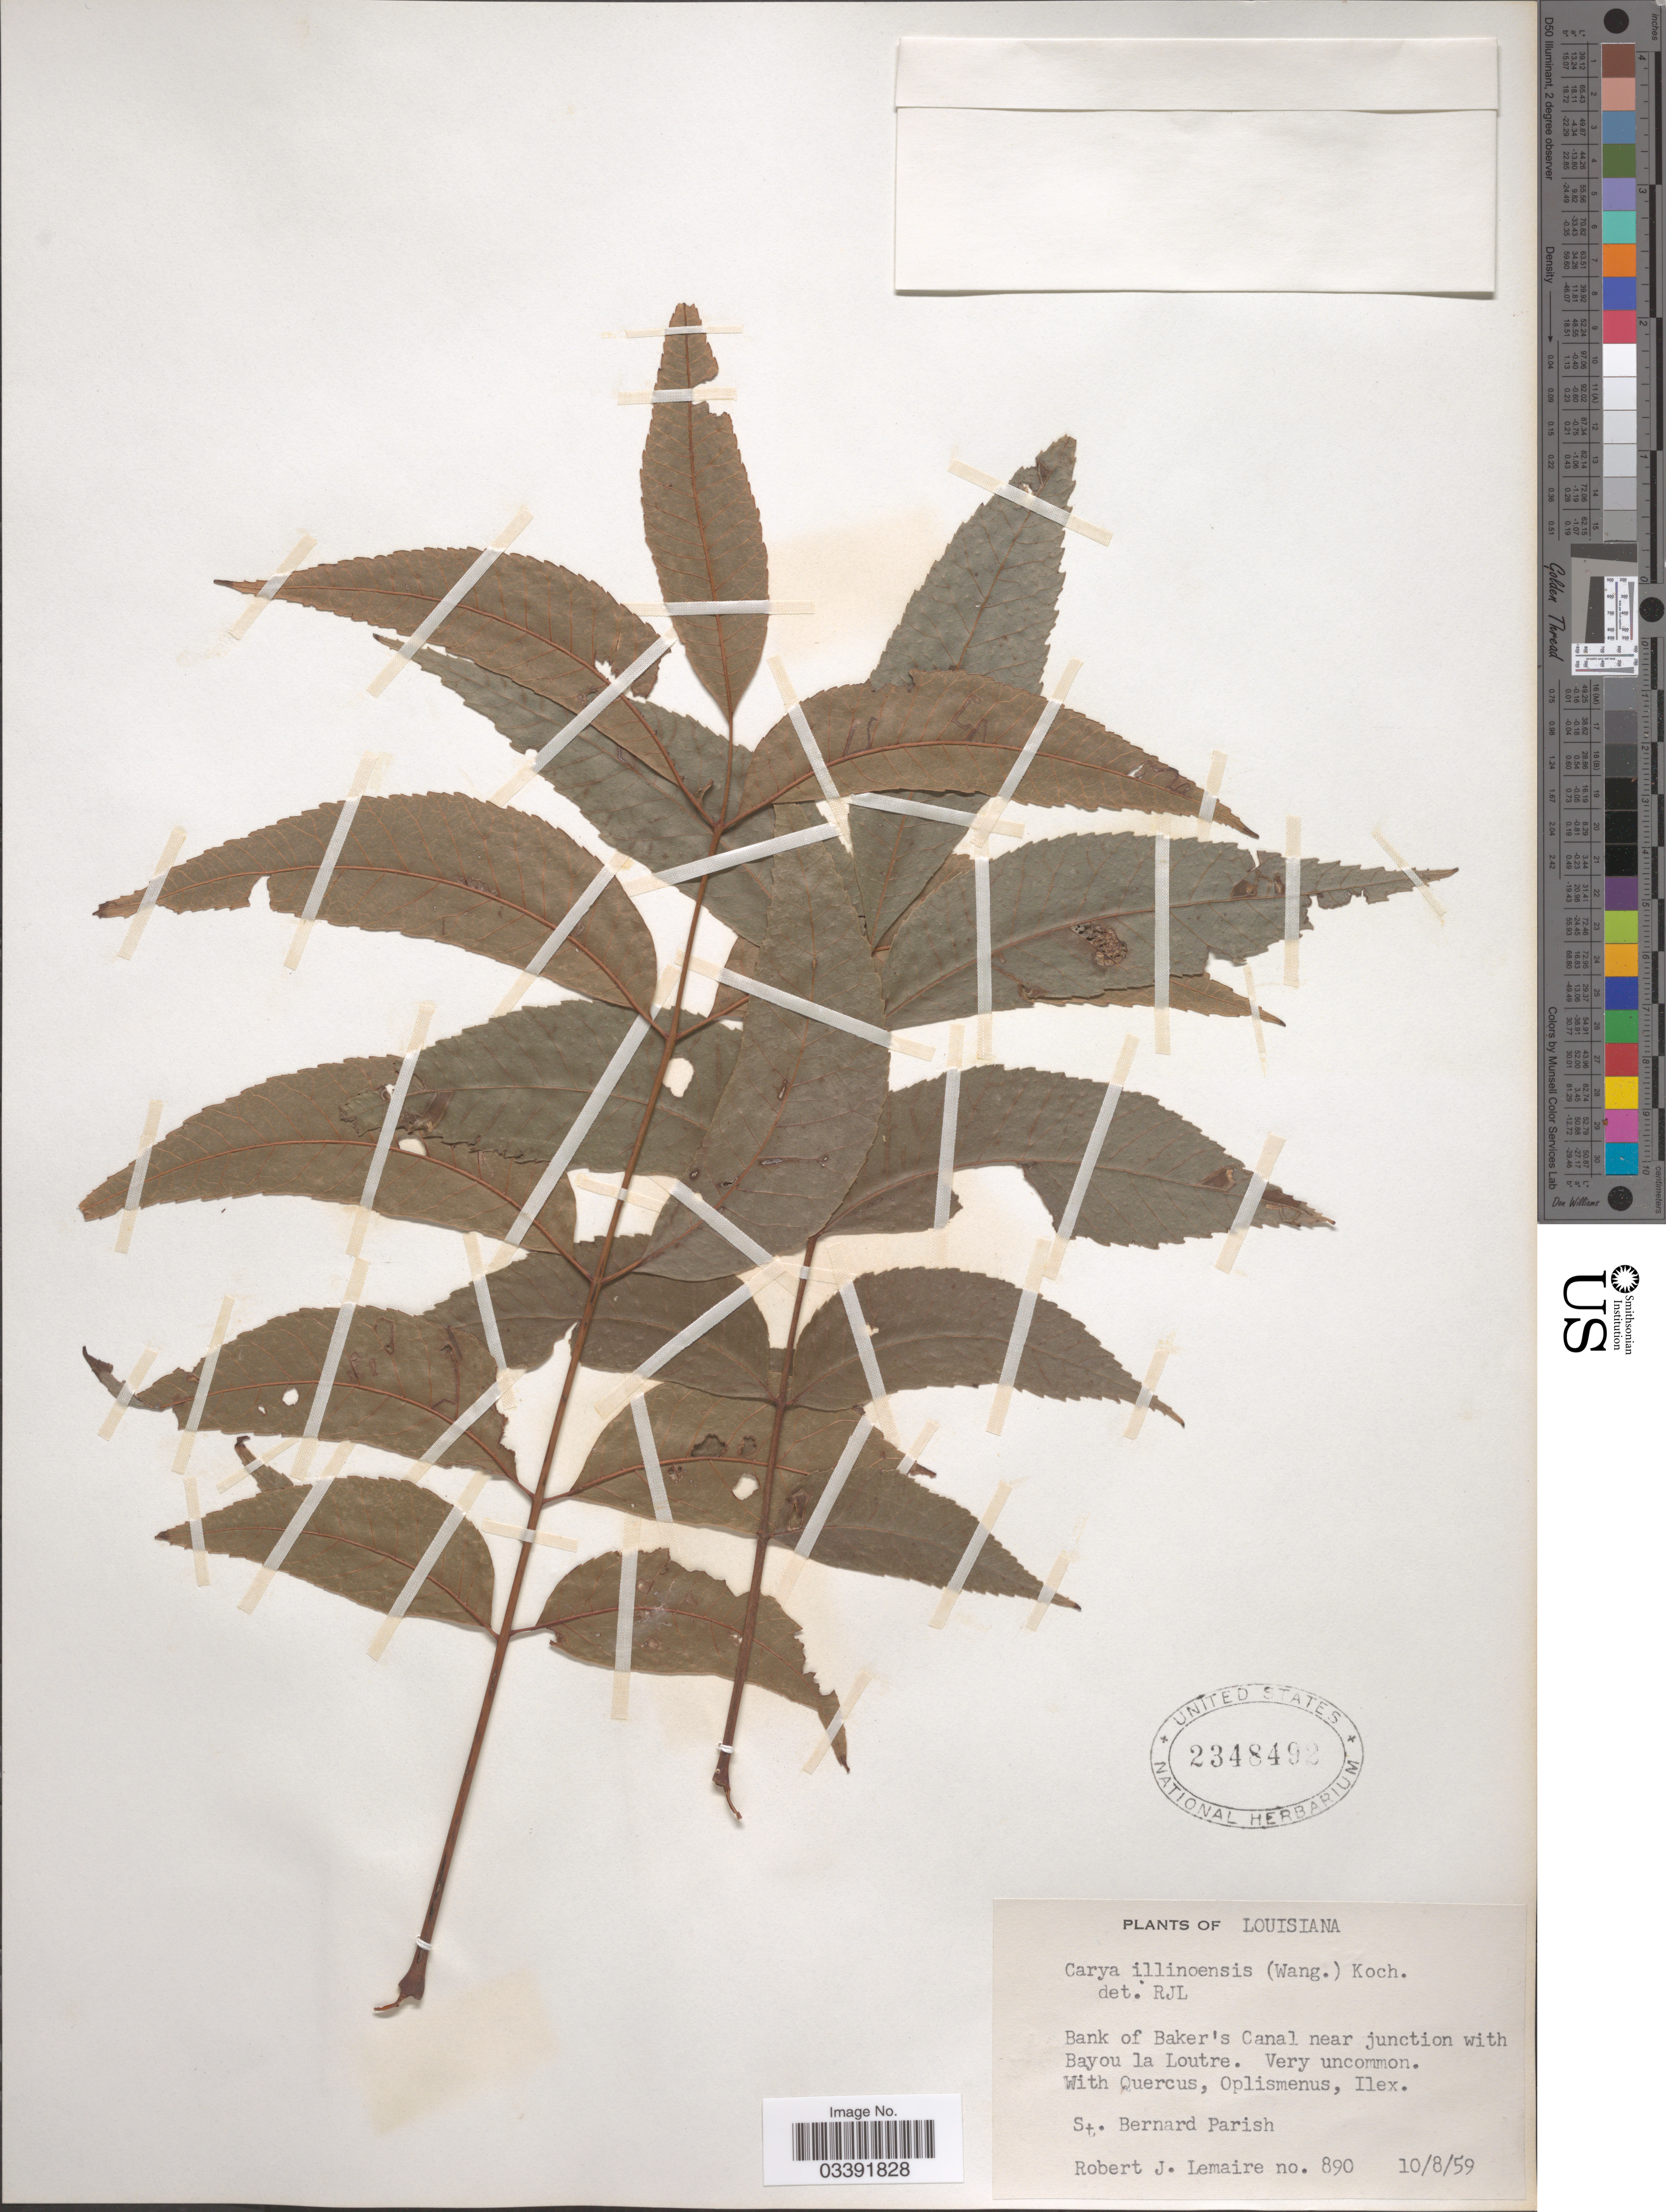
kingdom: Plantae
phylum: Tracheophyta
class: Magnoliopsida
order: Fagales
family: Juglandaceae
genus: Carya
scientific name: Carya illinoinensis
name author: (Wangenh.) K. Koch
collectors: R. J. Lemaire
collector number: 890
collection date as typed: Transcribed d/m/y: 8/10/59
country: United States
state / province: Louisiana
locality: Bank of Baker's Canal near junction with Bayou la Loutre. St. Bernard Parish.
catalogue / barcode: US 2348492